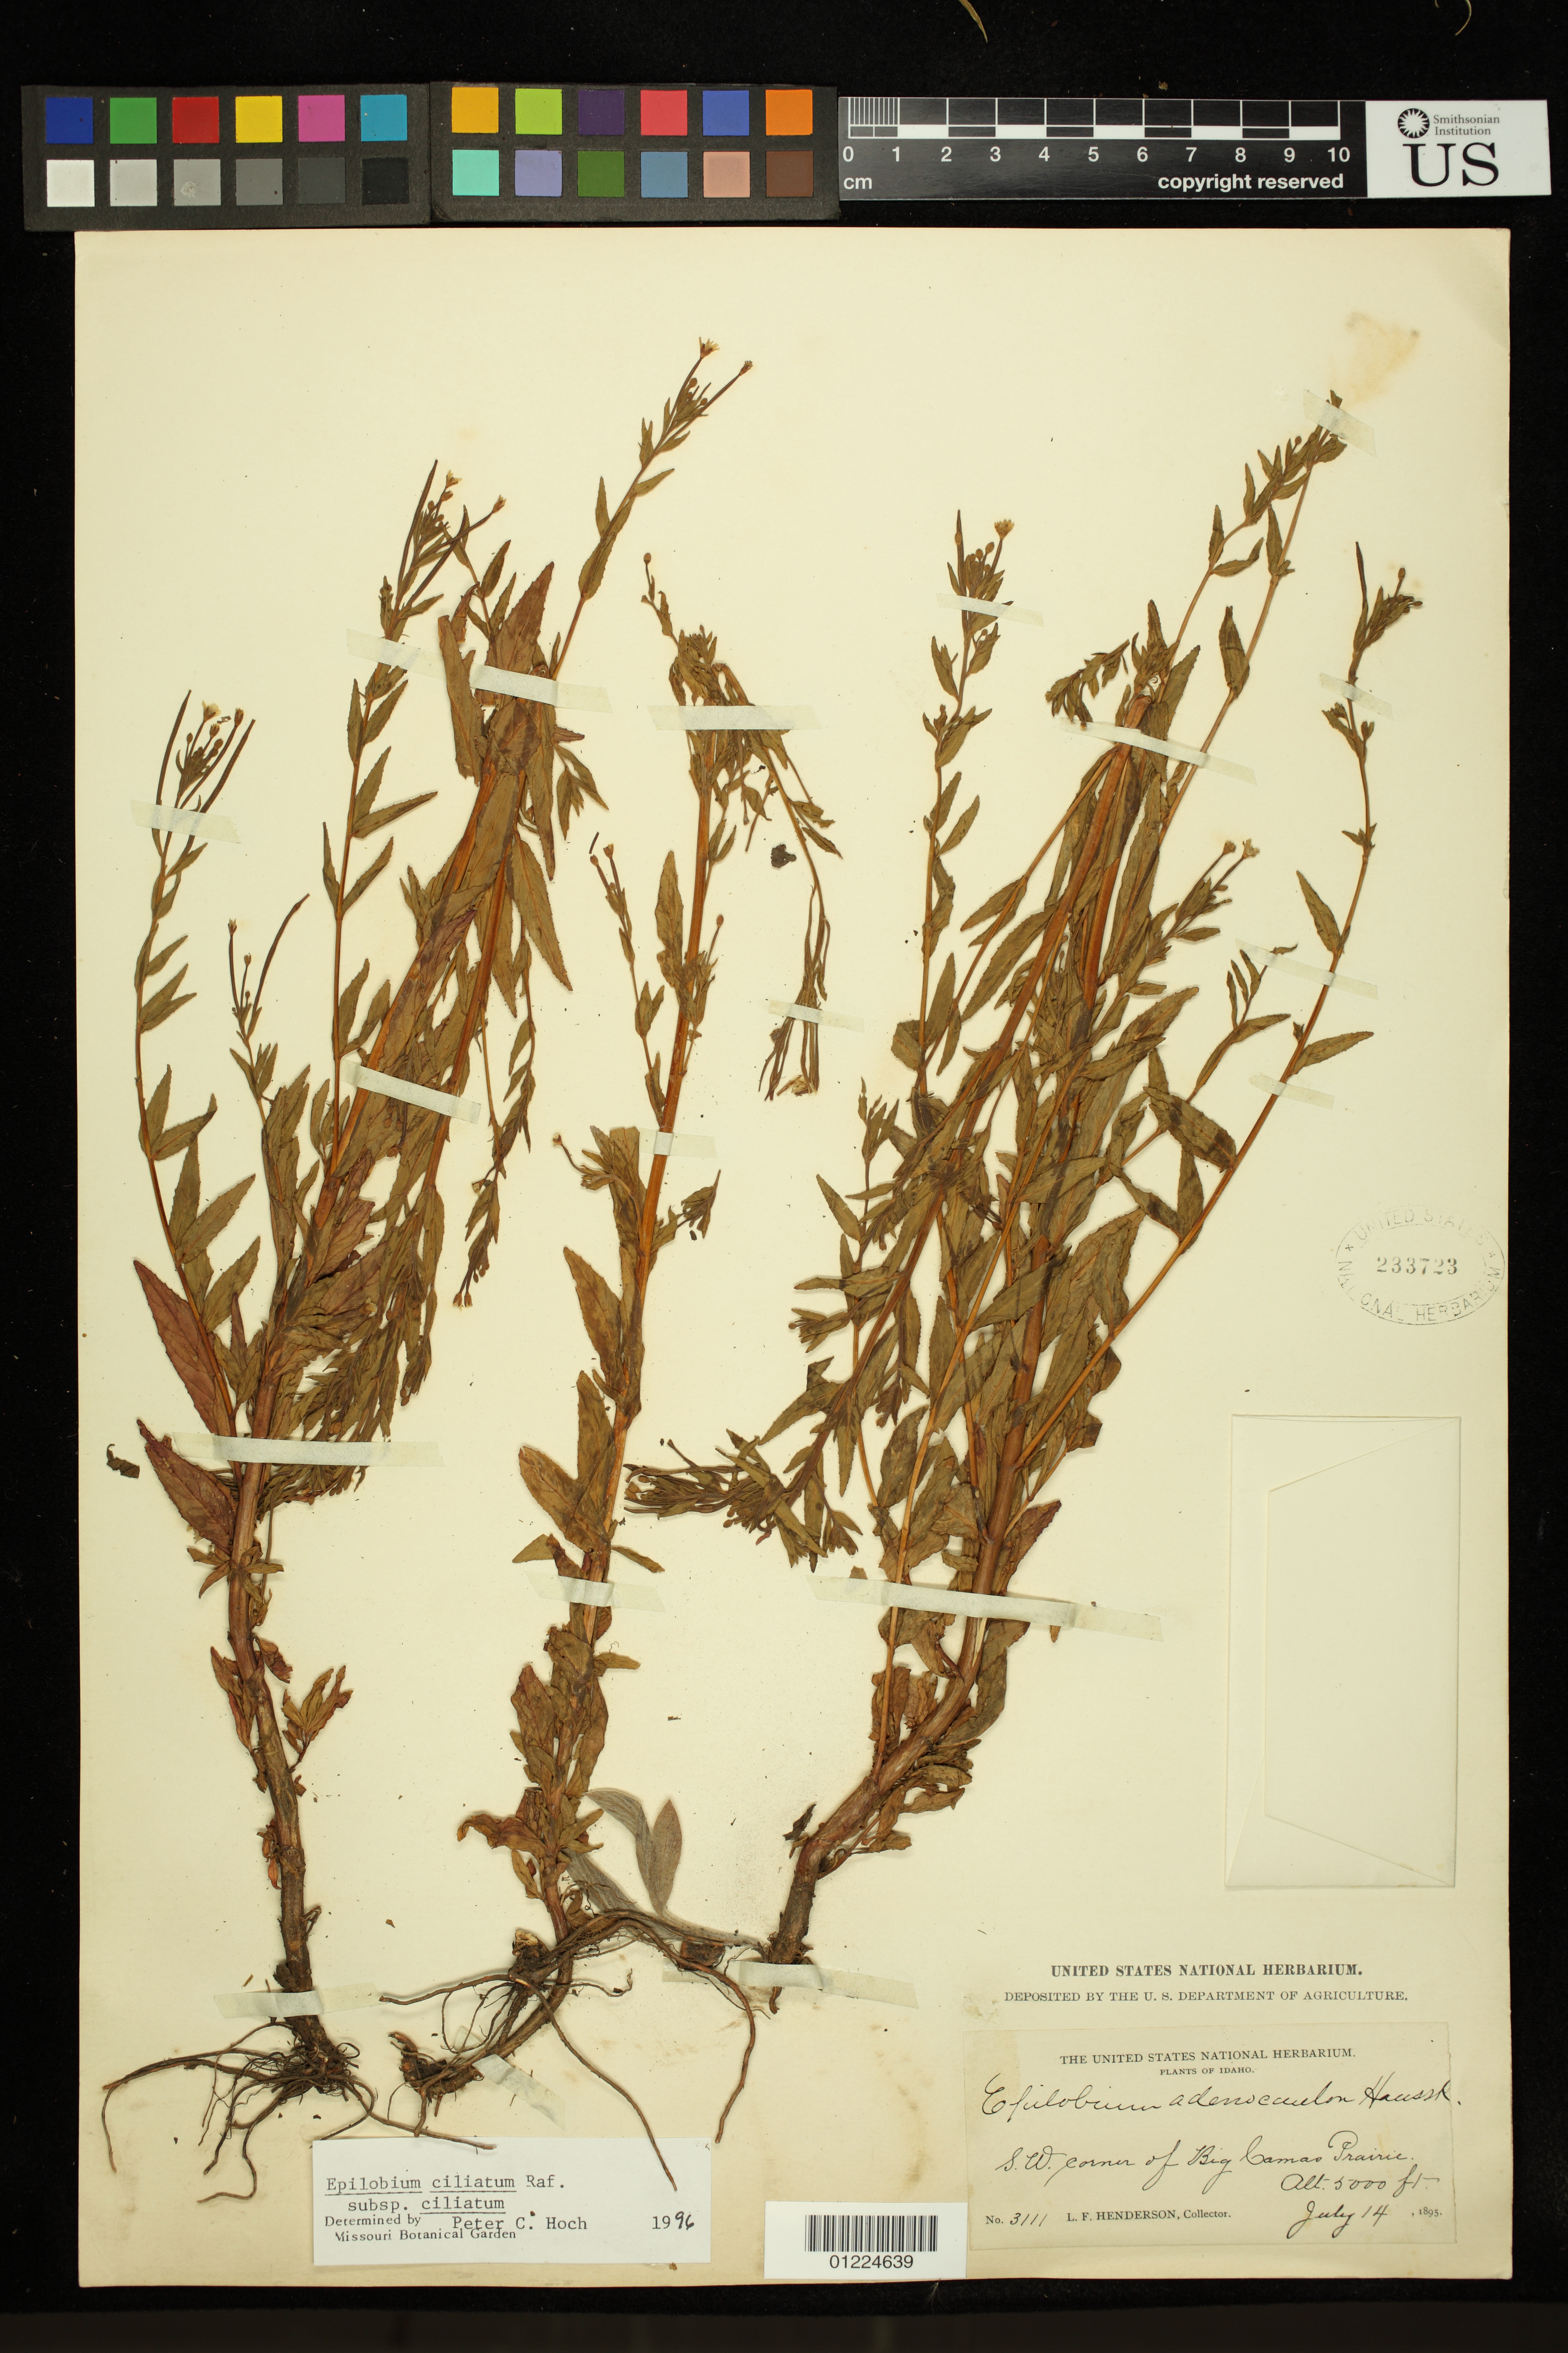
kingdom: Plantae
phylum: Tracheophyta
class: Magnoliopsida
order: Myrtales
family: Onagraceae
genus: Epilobium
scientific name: Epilobium ciliatum subsp. ciliatum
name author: Raf.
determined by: Hoch, P. C.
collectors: L. F. Henderson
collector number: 3111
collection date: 1895-07-14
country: United States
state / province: Idaho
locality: S.W. corner of Big Camas Prairie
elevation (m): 1524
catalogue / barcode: US 233723